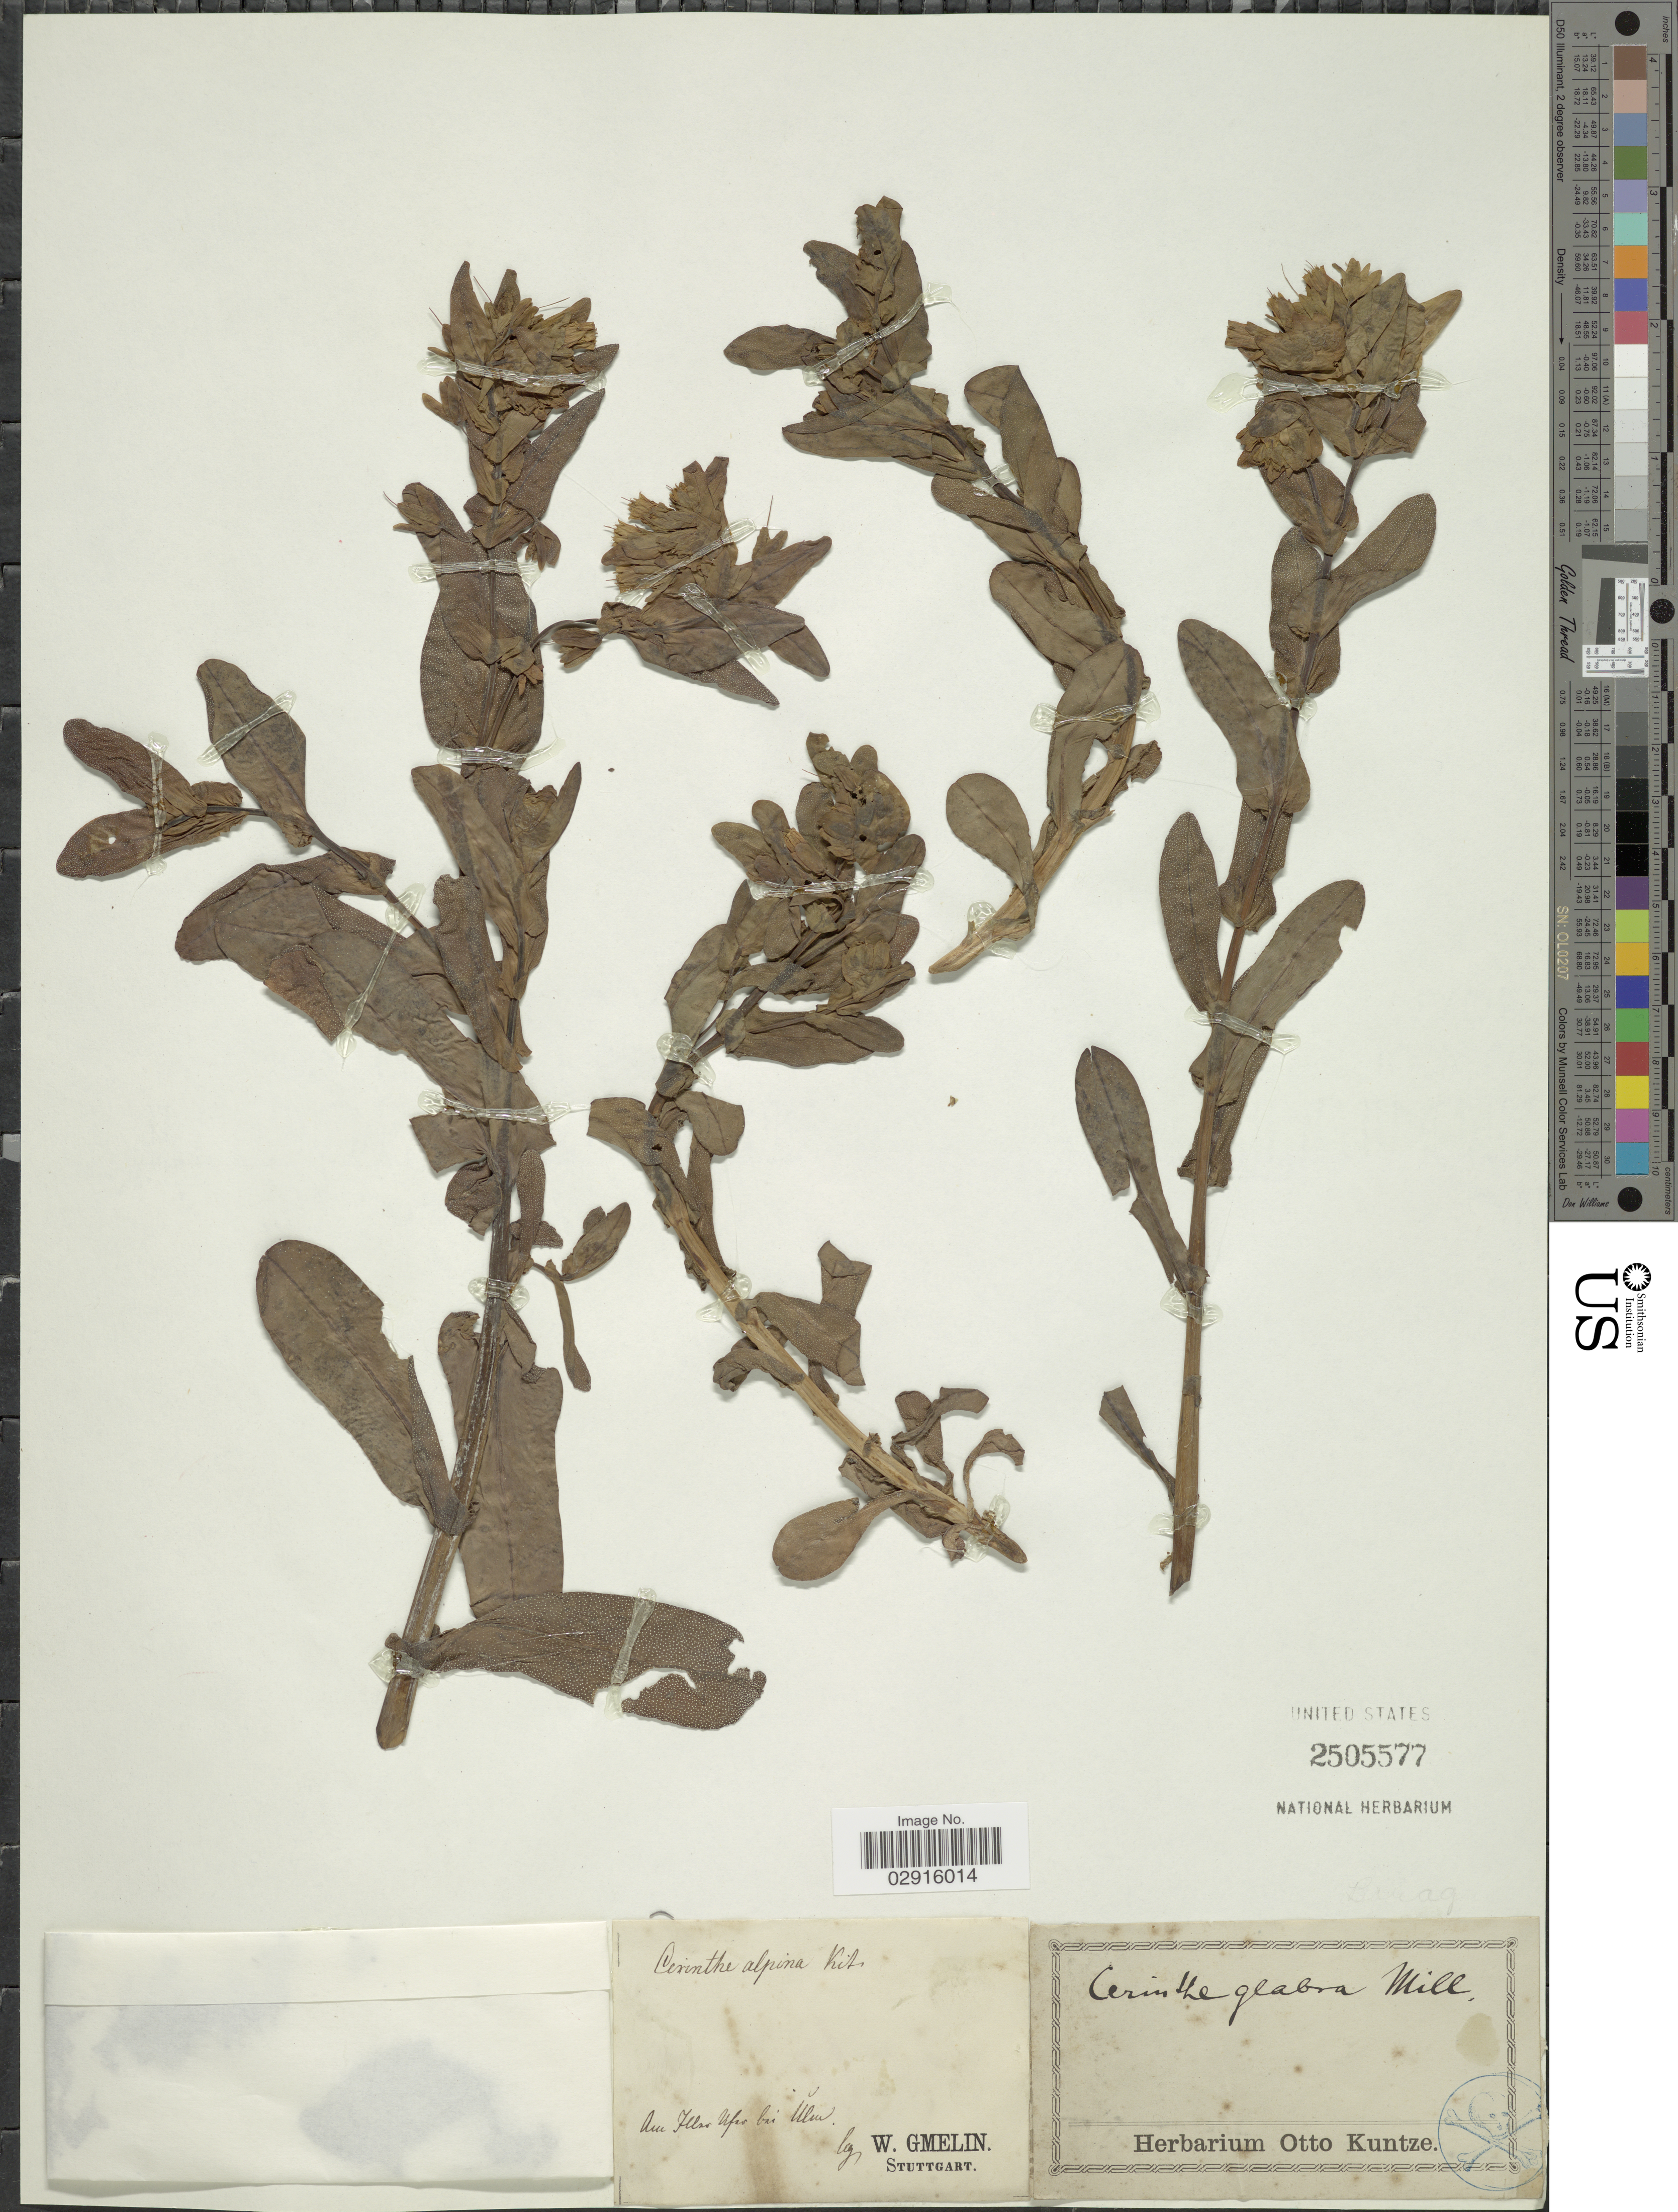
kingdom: Plantae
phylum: Tracheophyta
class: Magnoliopsida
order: Boraginales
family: Boraginaceae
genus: Cerinthe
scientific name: Cerinthe alpina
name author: Kit.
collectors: W. Gmelin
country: Germany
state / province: Baden-Württemberg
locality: Am fellar [interpreted] Ufer bei Ulm.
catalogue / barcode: US 2505577